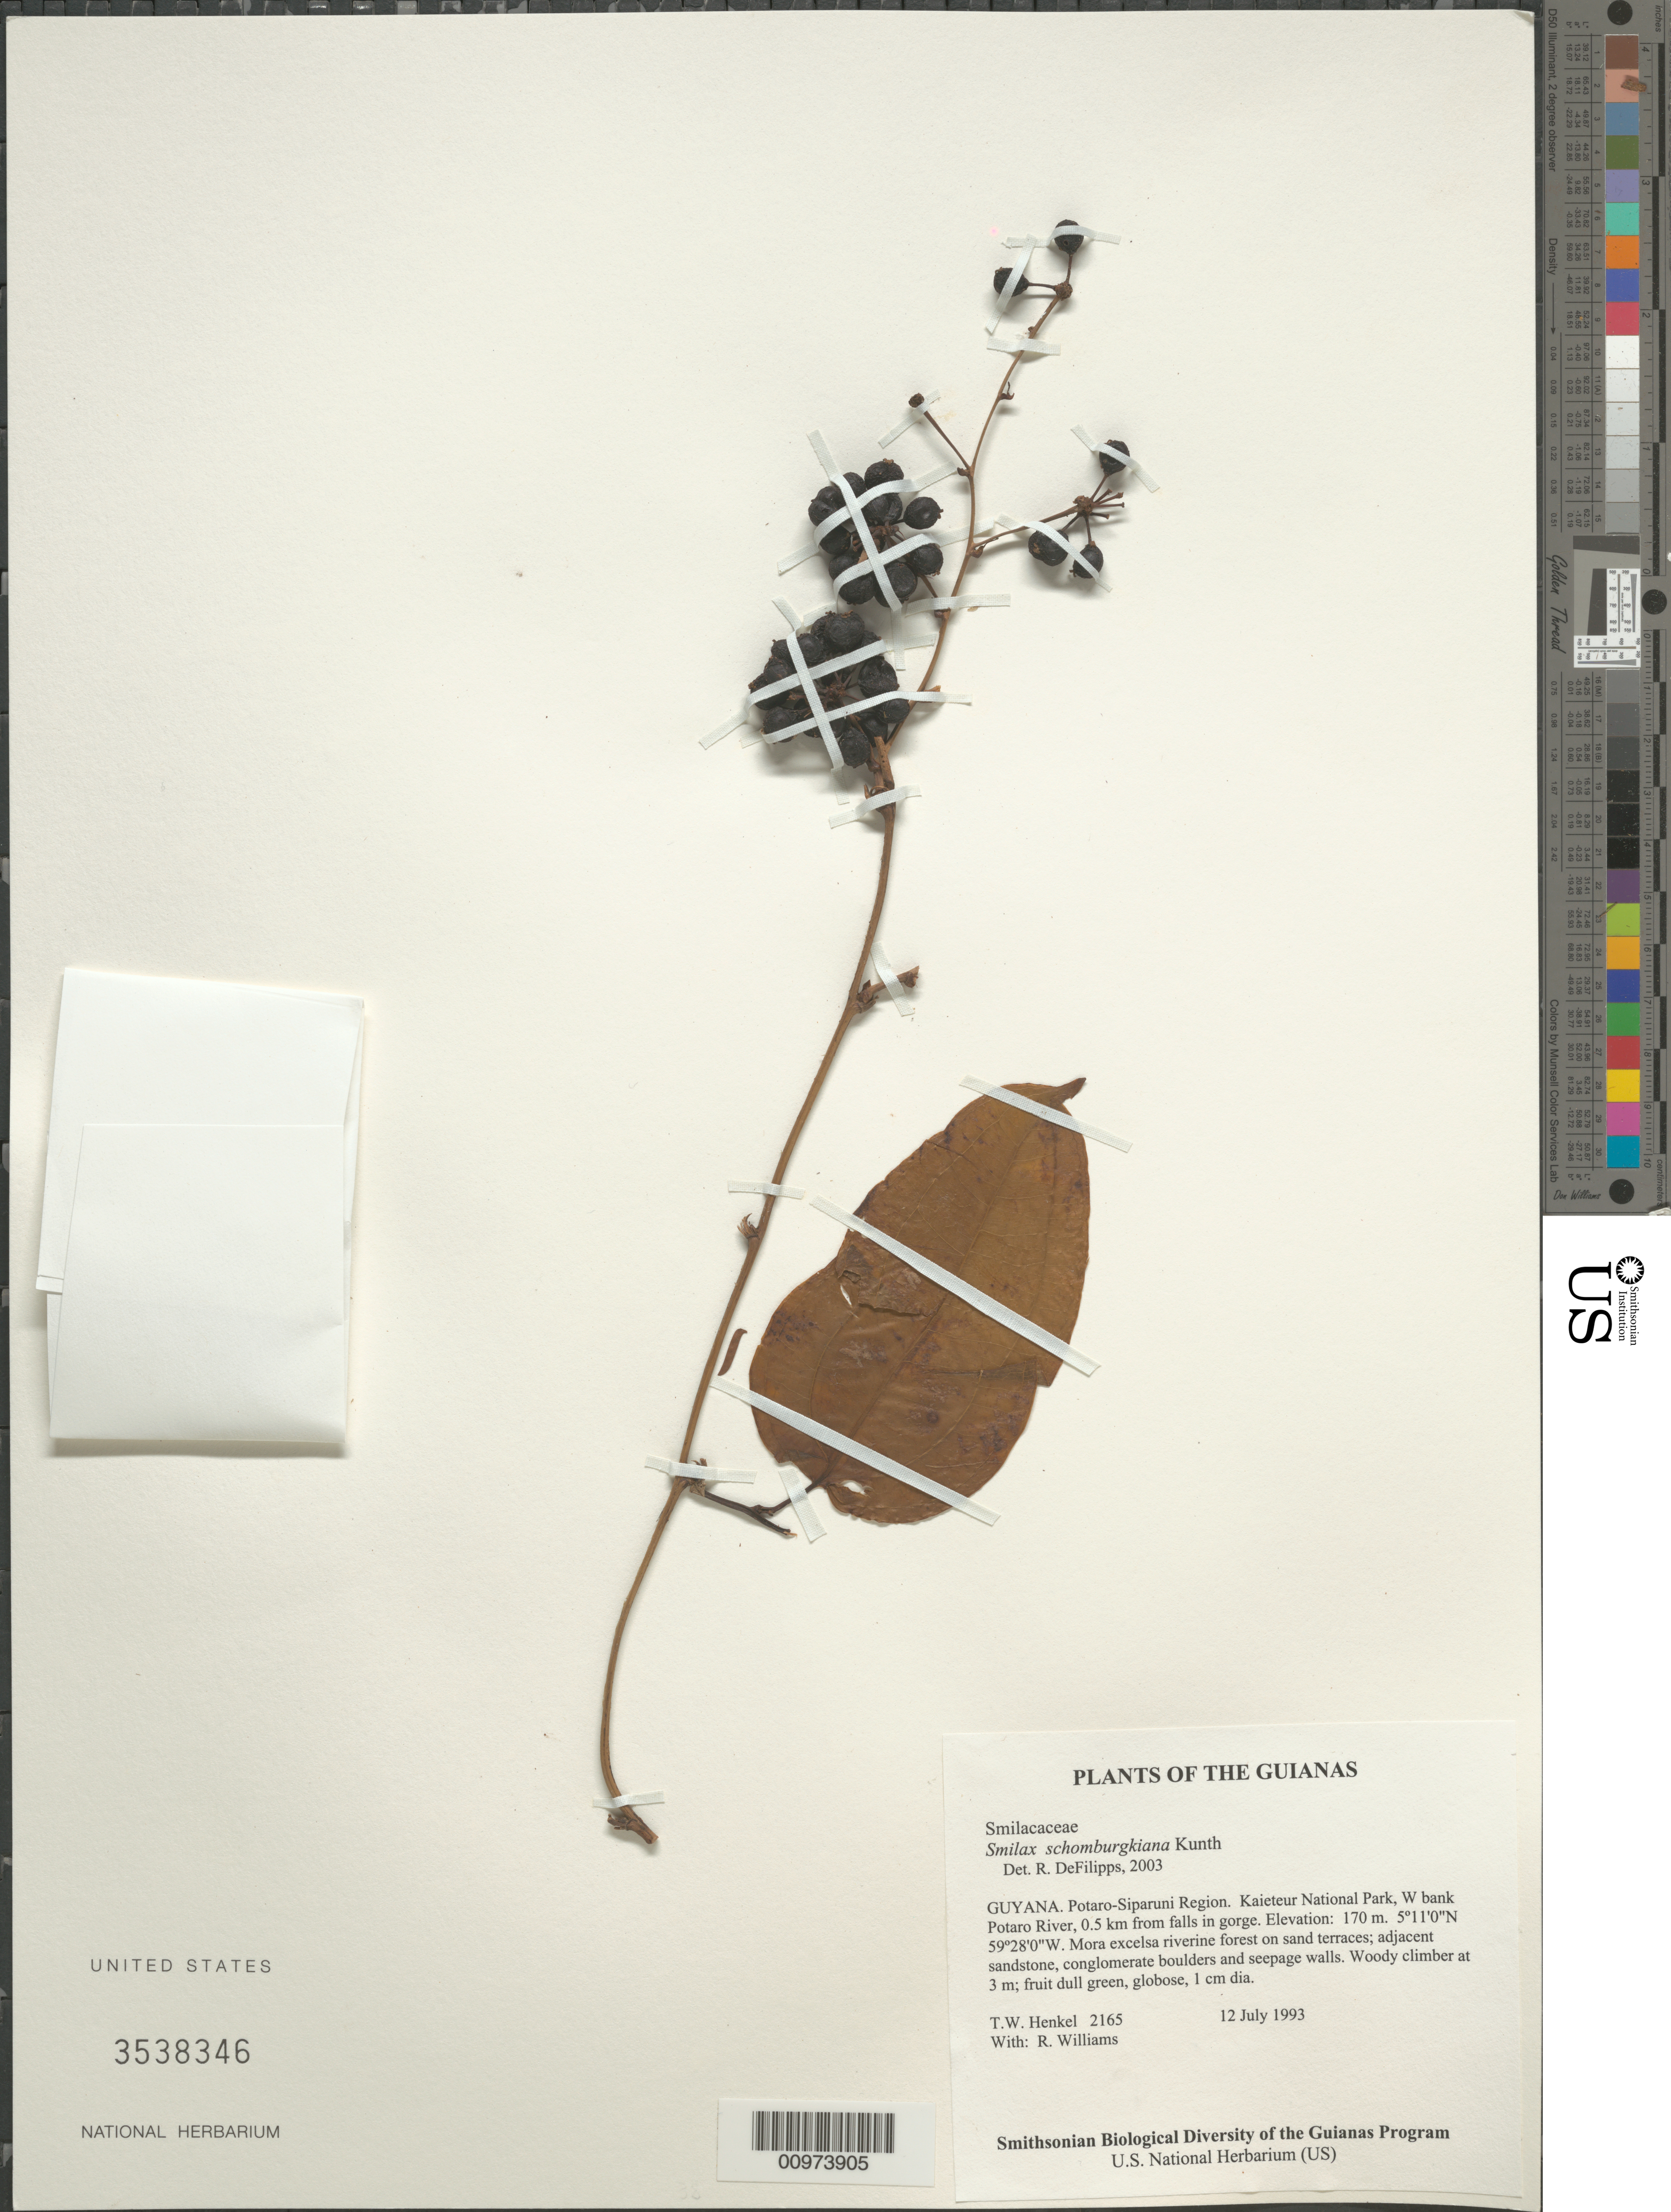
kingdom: Plantae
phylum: Tracheophyta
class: Liliopsida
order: Liliales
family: Smilacaceae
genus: Smilax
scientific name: Smilax schomburgkiana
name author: Kunth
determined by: DeFilipps, R. A.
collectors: T. Henkel & R. Williams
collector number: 2165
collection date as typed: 12 July 1993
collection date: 1993-07-12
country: Guyana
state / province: Potaro-Siparuni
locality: Kaieteur National Park, W bank Potaro River, 0.5 km from falls in gorge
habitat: Mora excelsa riverine forest on sand terraces; adjacent sandstone, conglomerate boulders and seepage walls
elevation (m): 170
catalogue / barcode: US 3538346